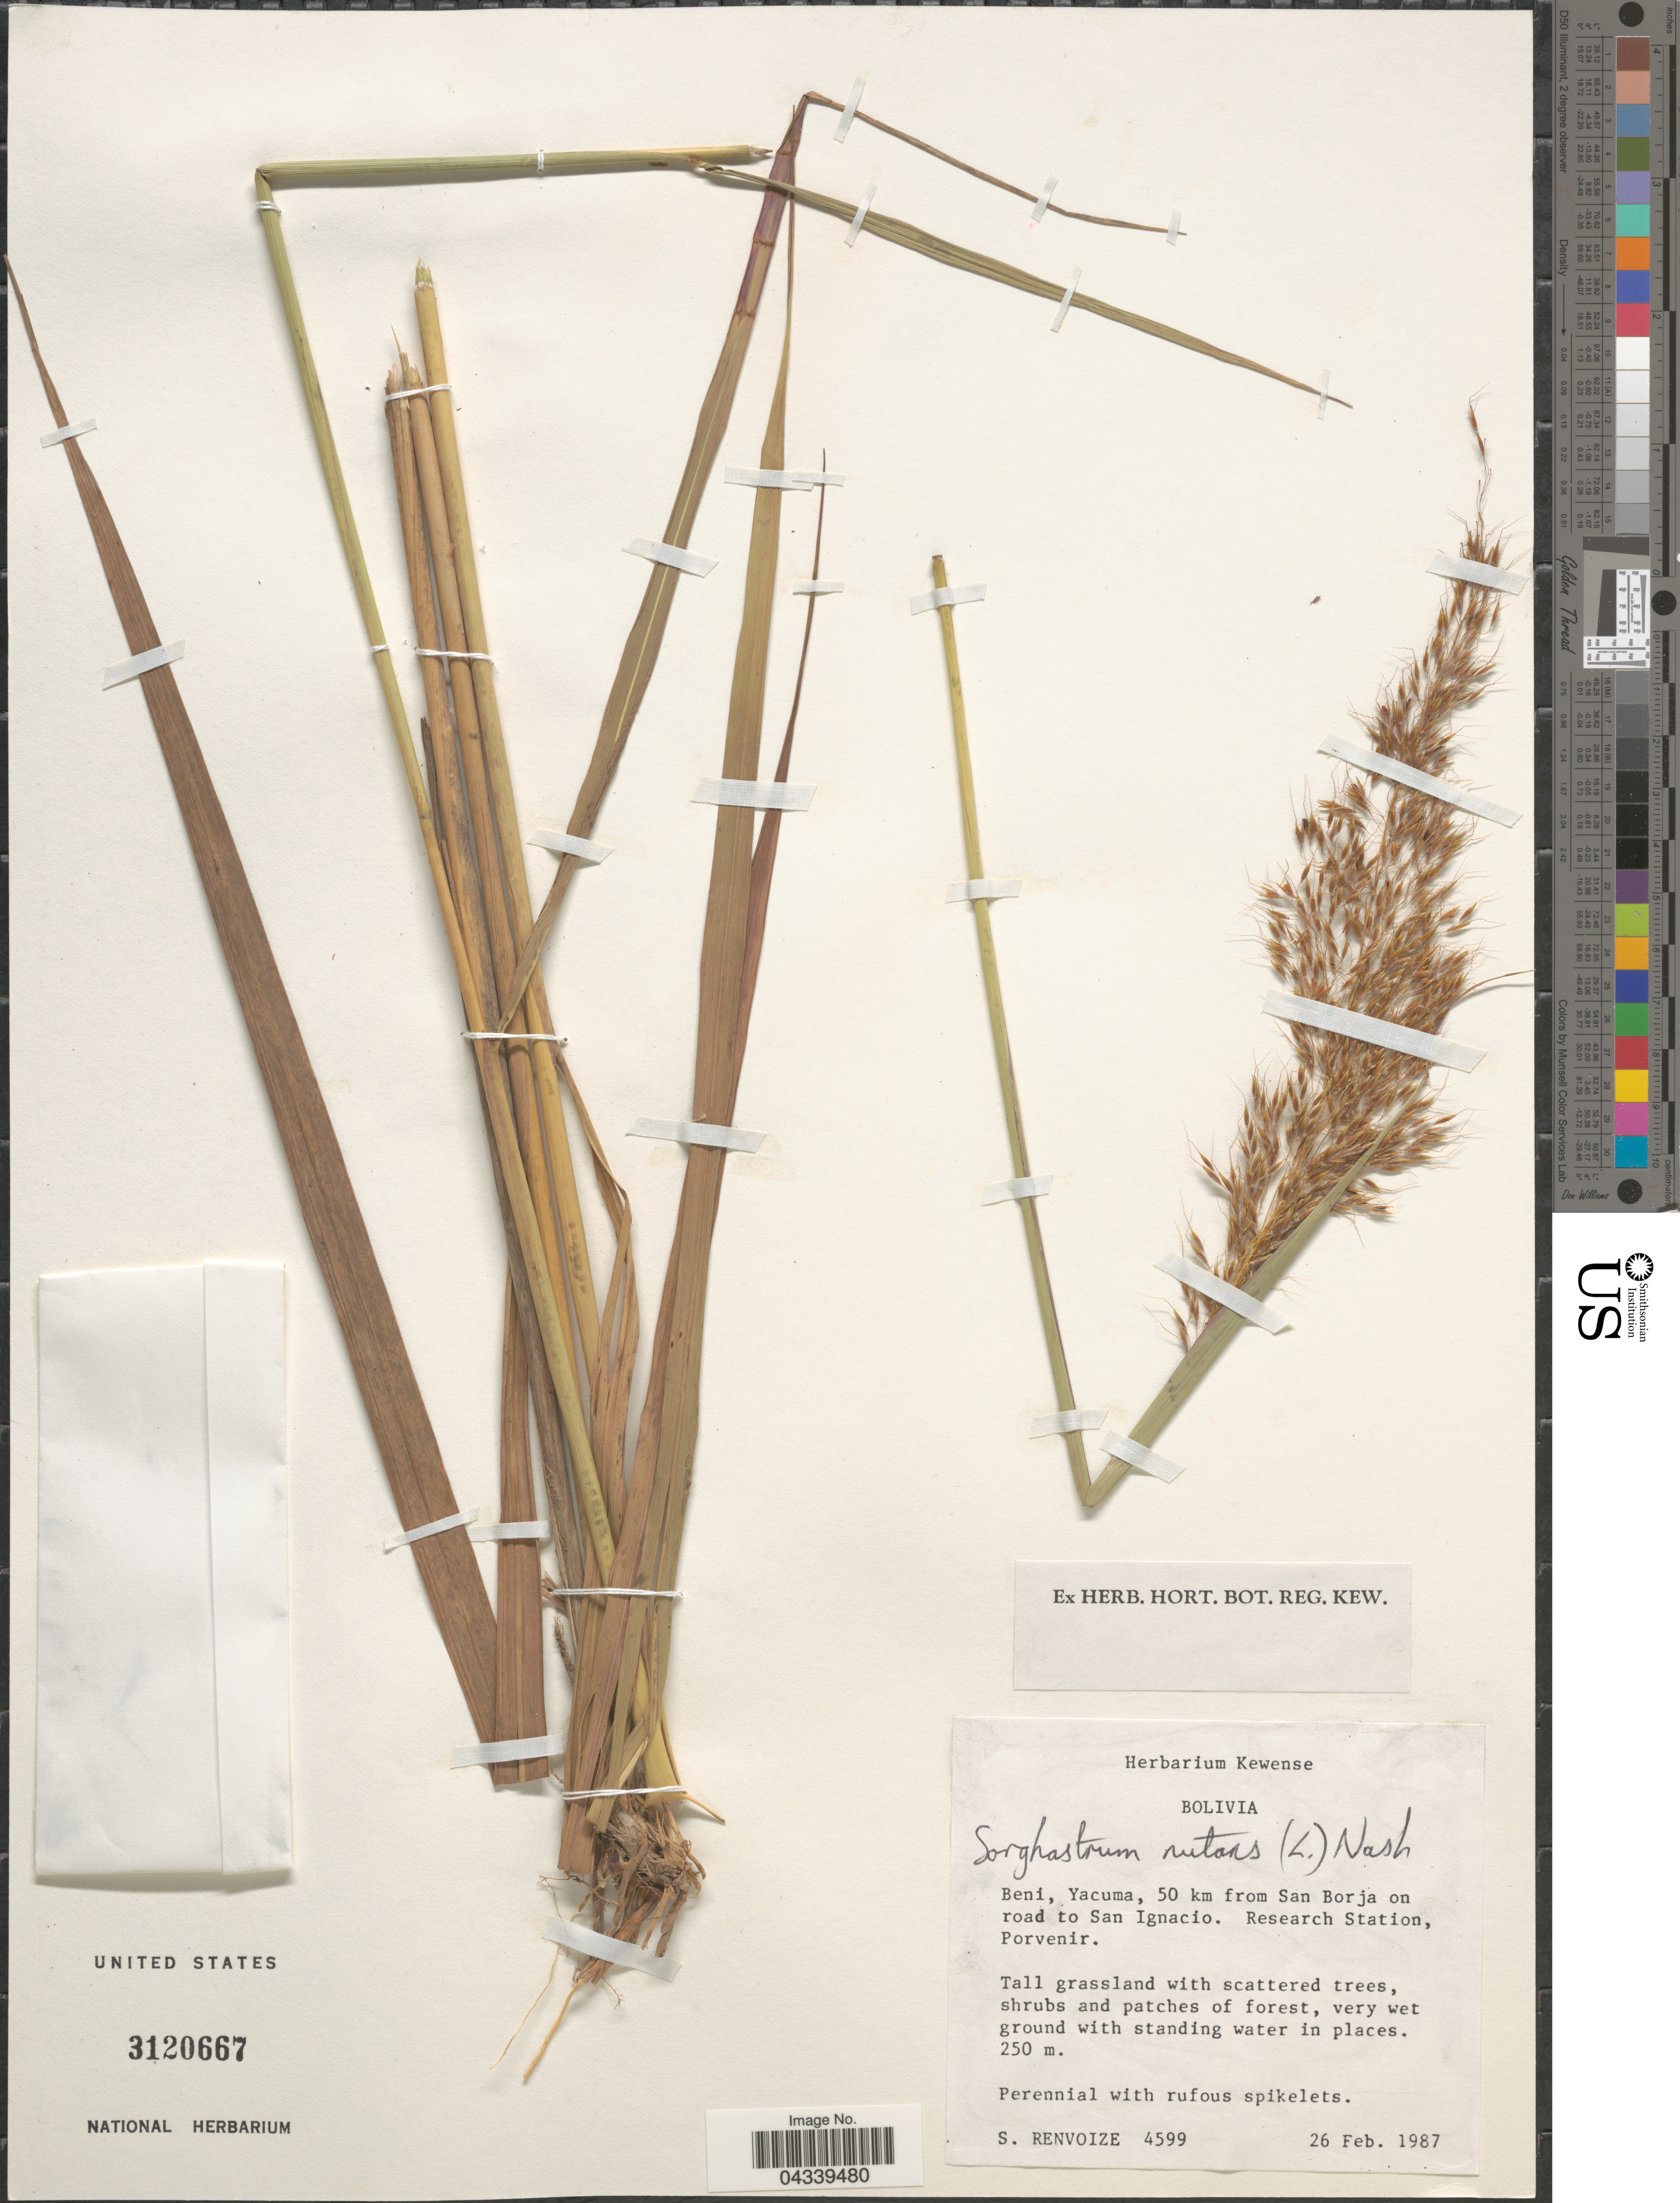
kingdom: Plantae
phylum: Tracheophyta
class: Liliopsida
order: Poales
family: Poaceae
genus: Sorghastrum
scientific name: Sorghastrum nutans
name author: (L.) Nash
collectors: S. A. Renvoize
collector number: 4599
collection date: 1987-02-26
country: Bolivia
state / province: Beni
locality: Yacuma, 50 km from San Borja on road to San Ignacio. Reserach Station, Porvenir.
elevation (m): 250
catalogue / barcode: US 3120667